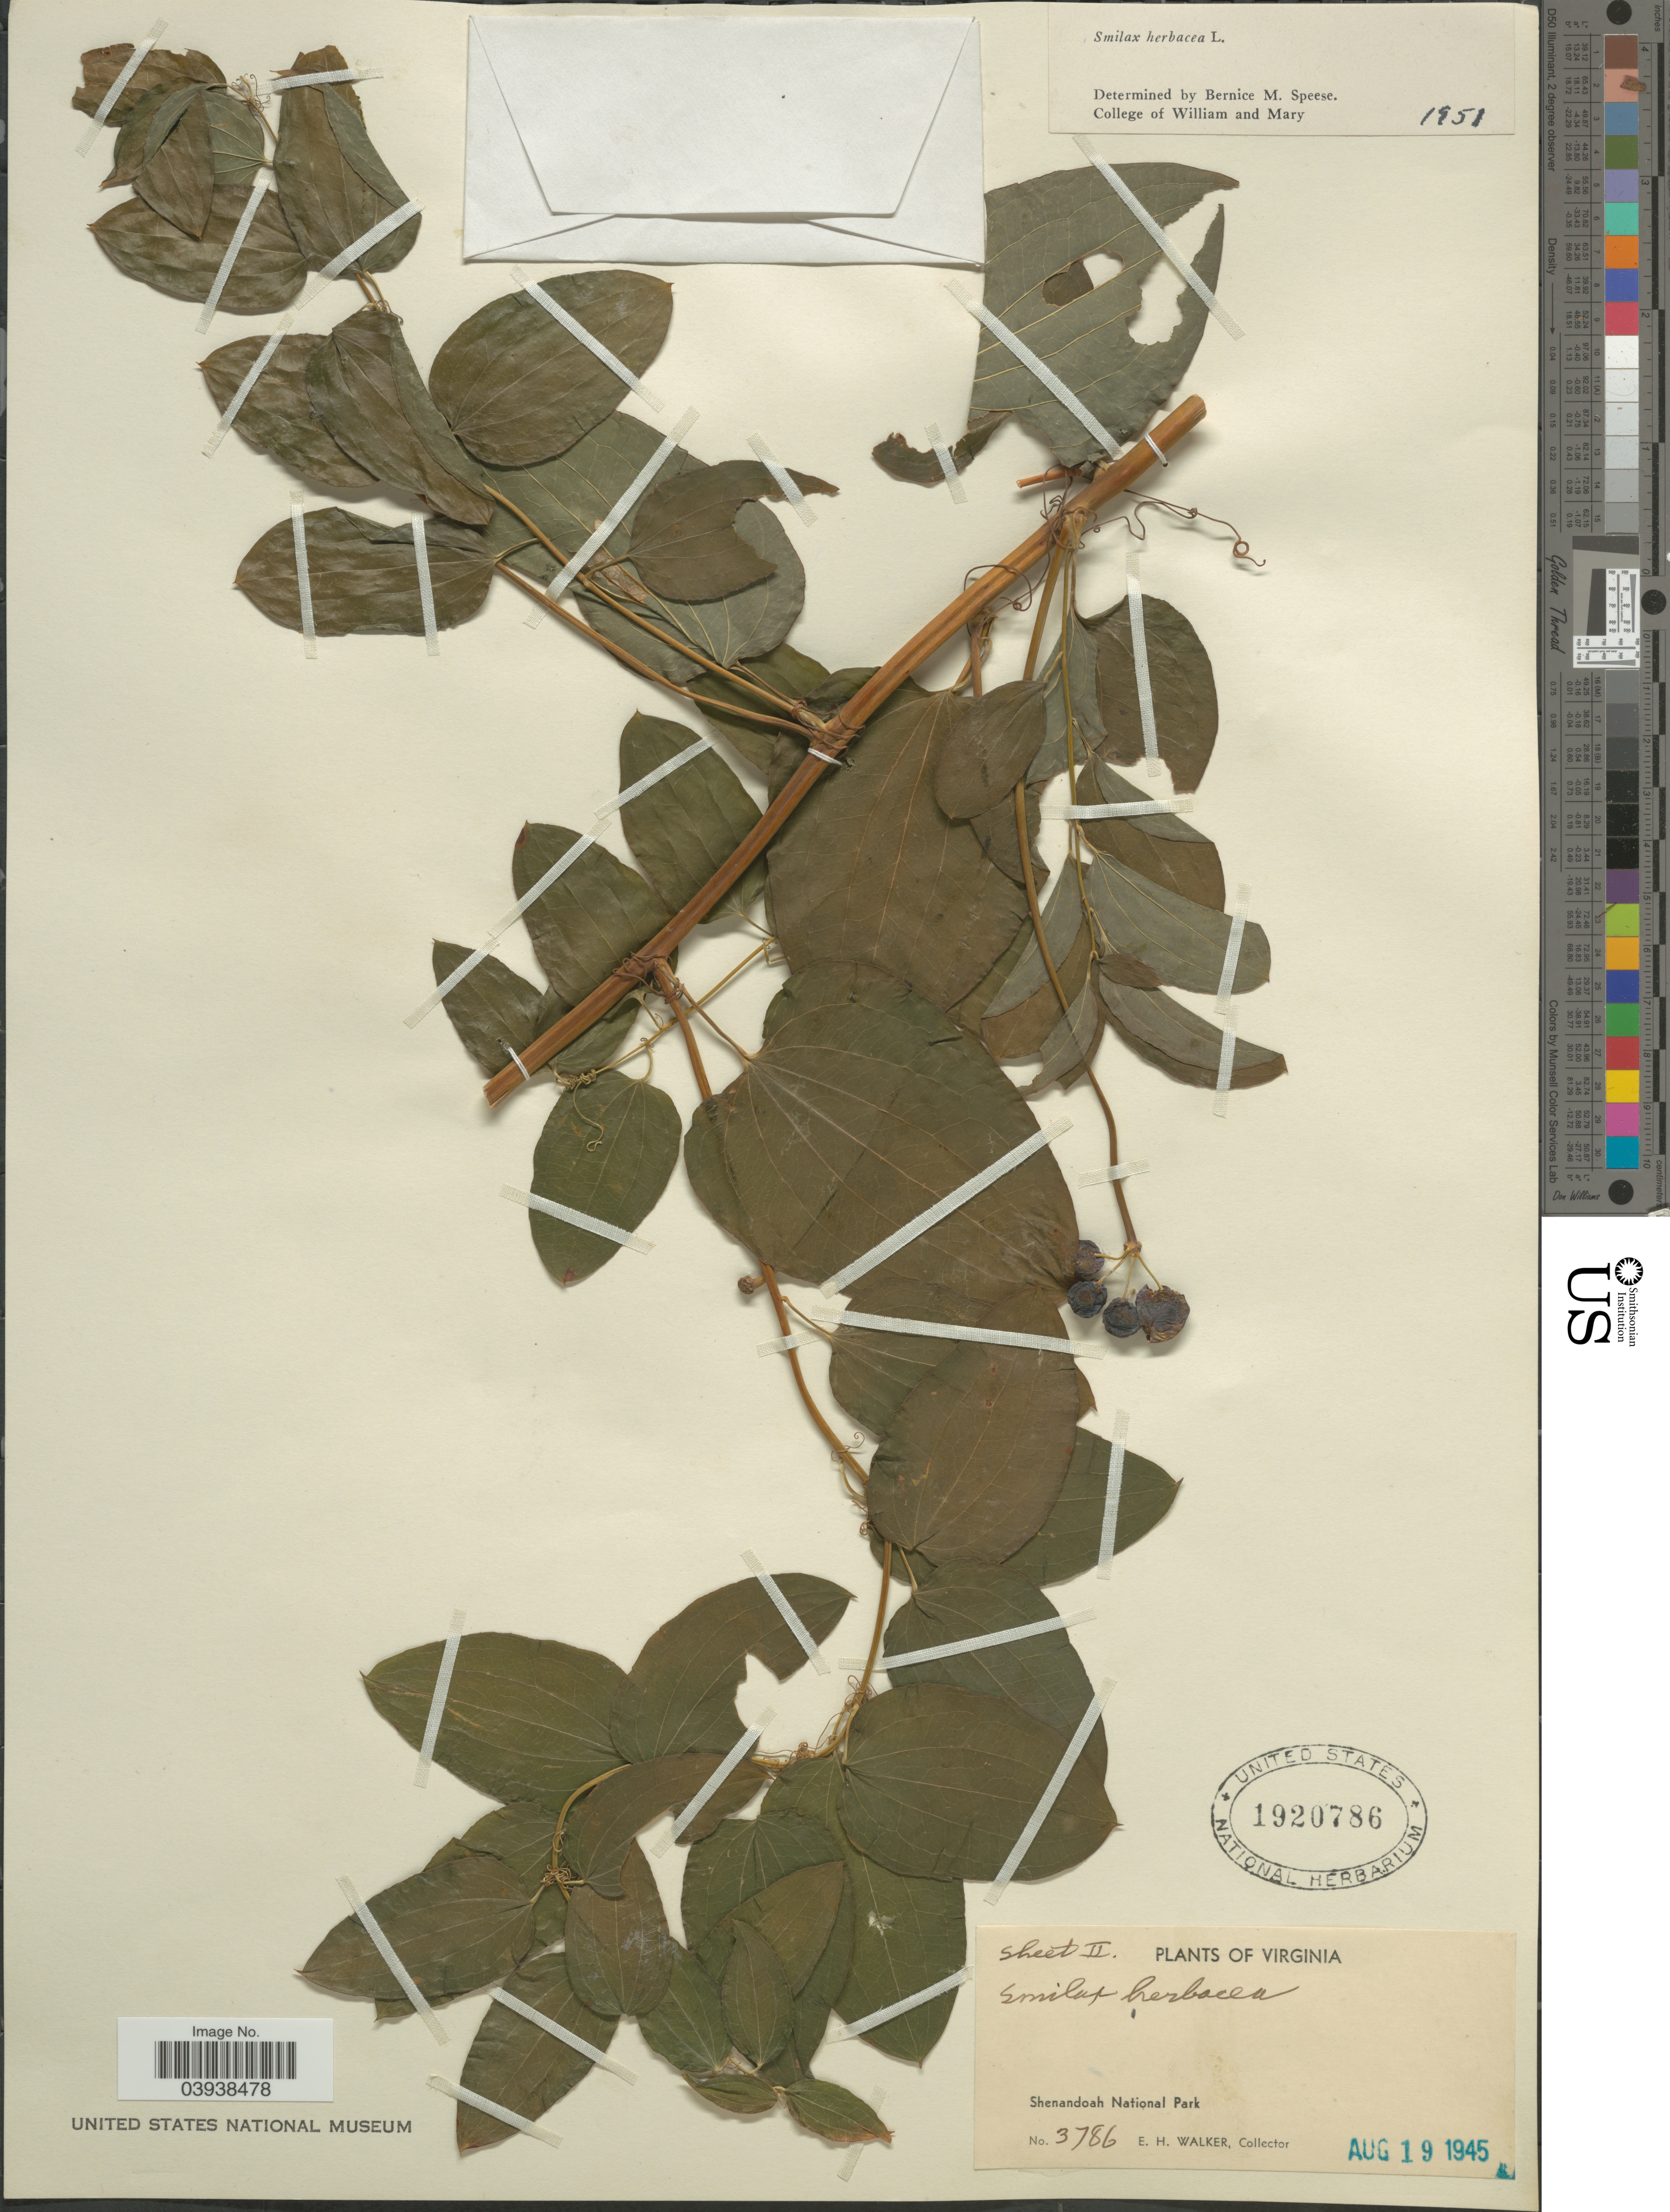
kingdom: Plantae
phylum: Tracheophyta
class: Liliopsida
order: Liliales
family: Smilacaceae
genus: Smilax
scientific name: Smilax herbacea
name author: L.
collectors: E. H. Walker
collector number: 3786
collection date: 1945-08-19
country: United States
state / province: Virginia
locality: Shenandoah National Park.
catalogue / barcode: US 1920786